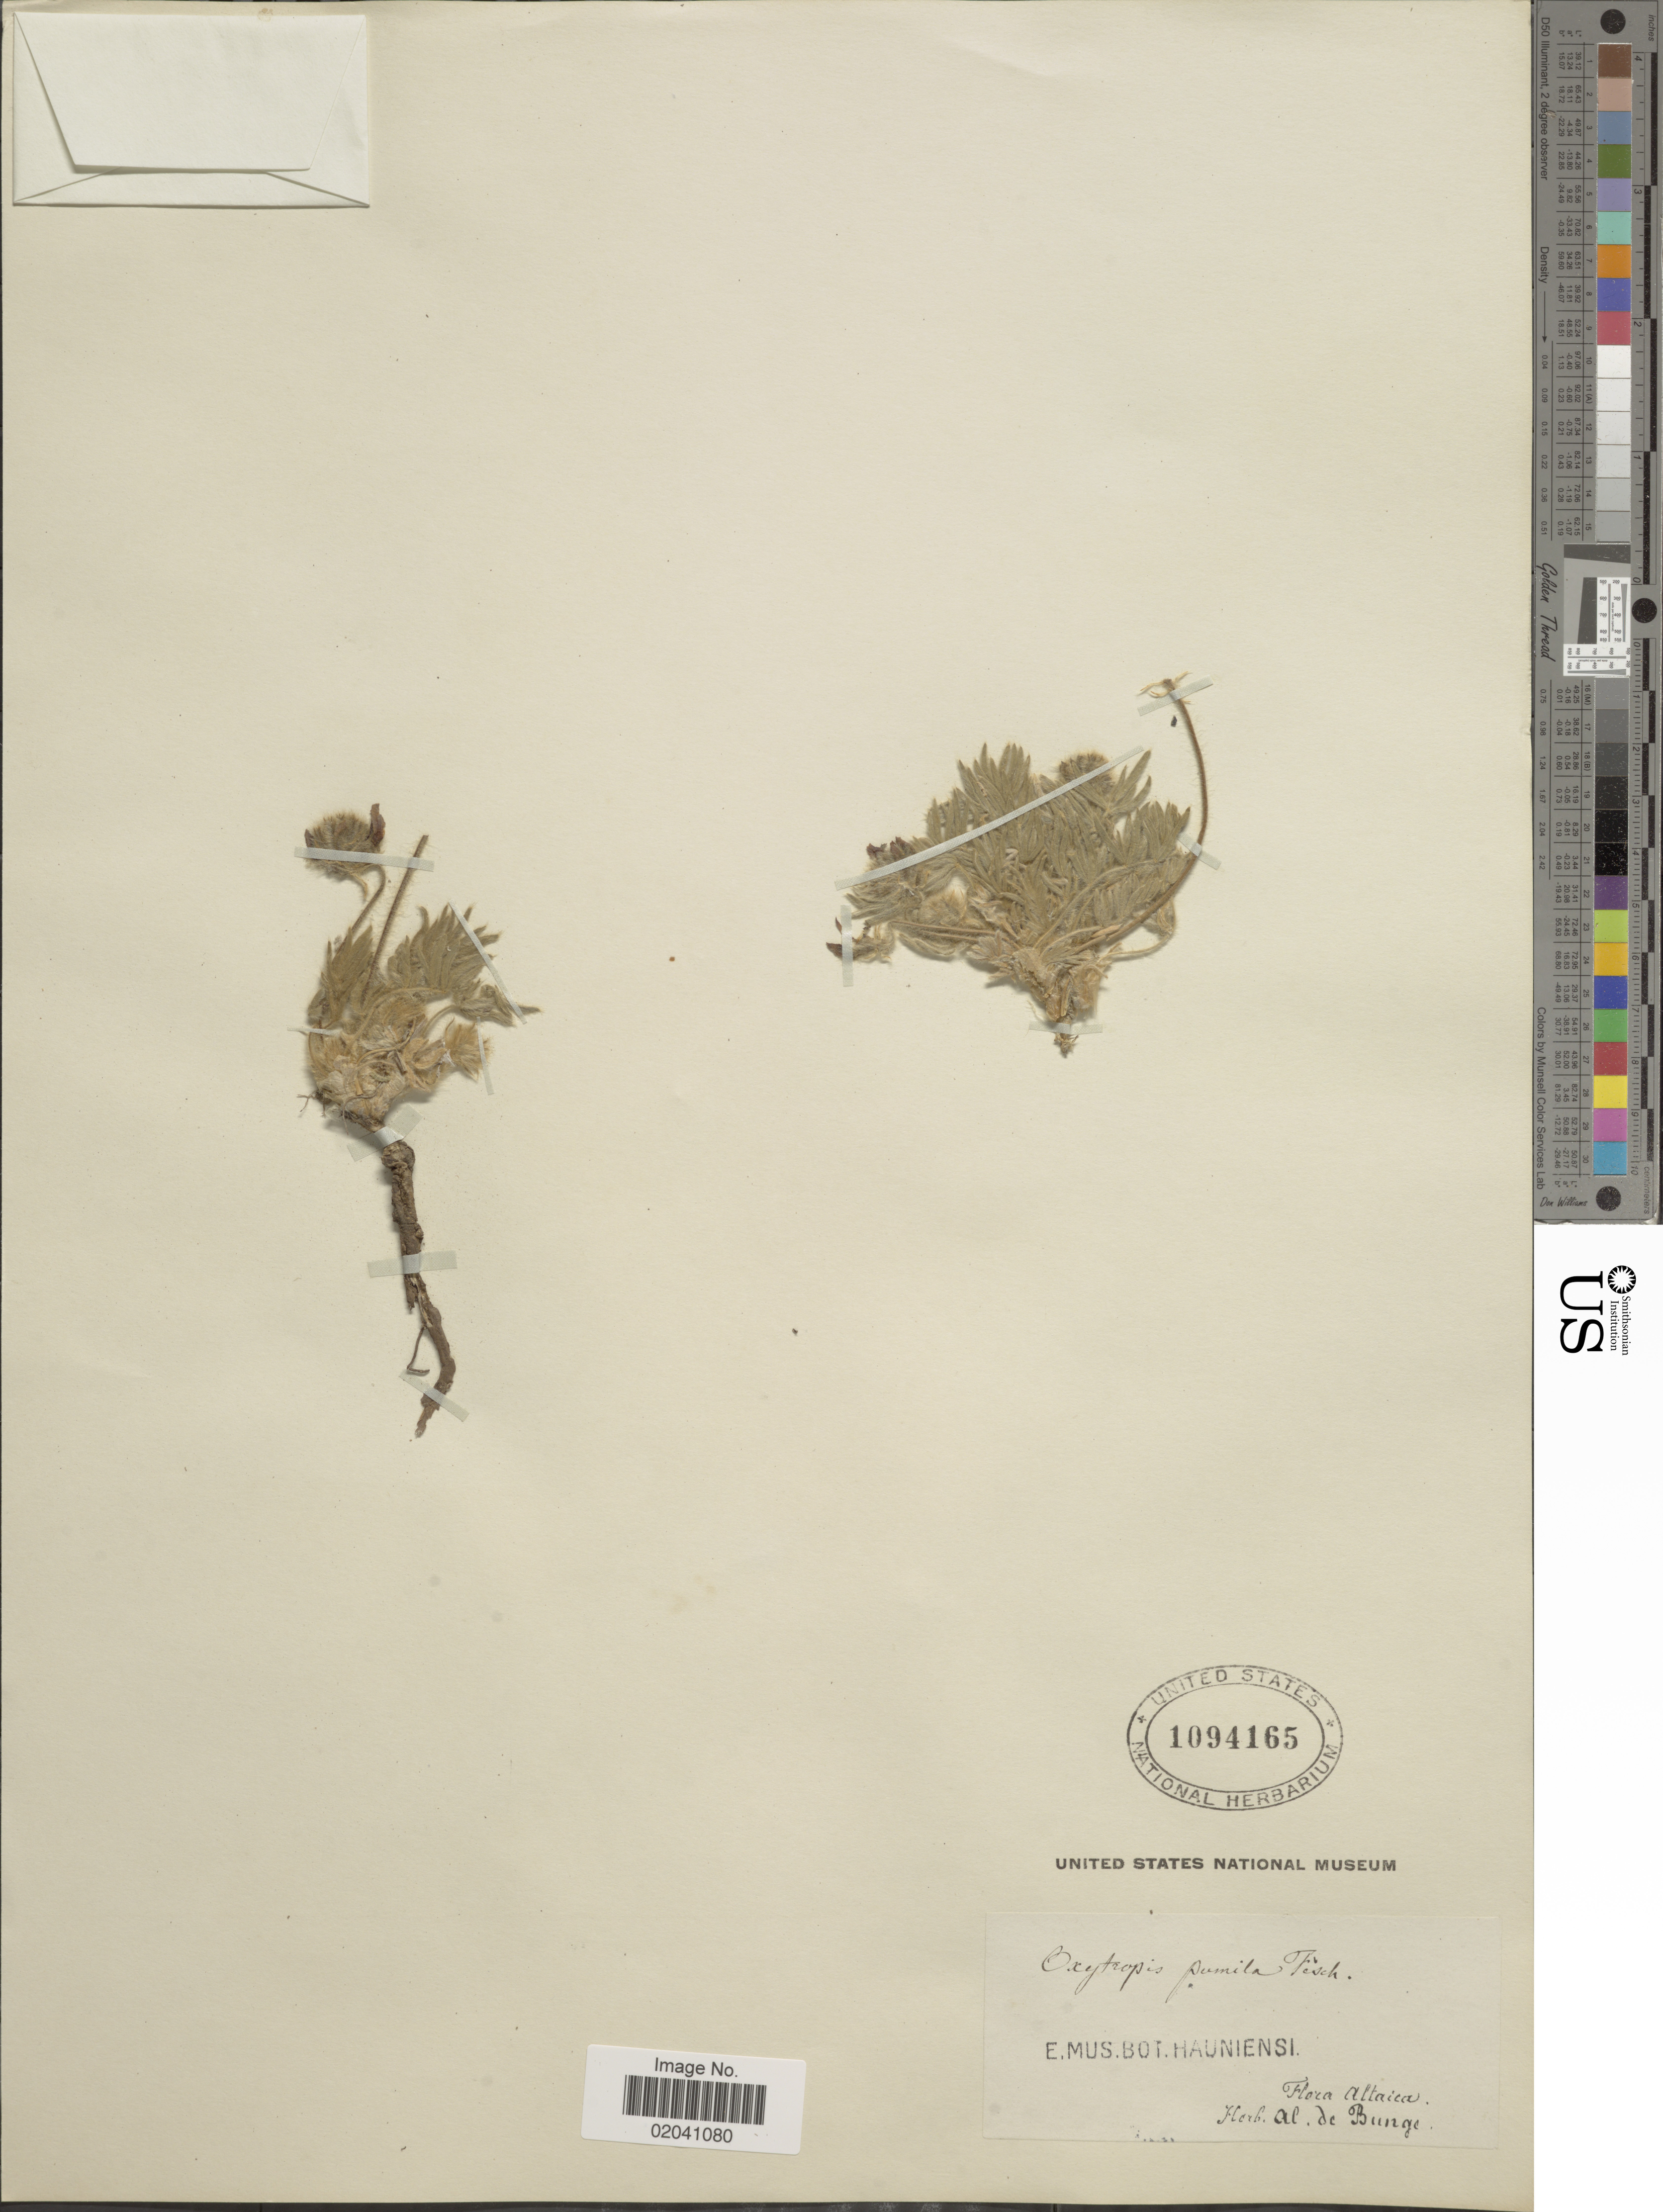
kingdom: Plantae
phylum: Tracheophyta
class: Magnoliopsida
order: Fabales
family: Fabaceae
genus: Oxytropis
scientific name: Oxytropis pumila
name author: DC.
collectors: ex herb. Al. de Bung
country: Russian Federation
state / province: Altai Republic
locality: Altaica.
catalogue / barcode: US 1094165